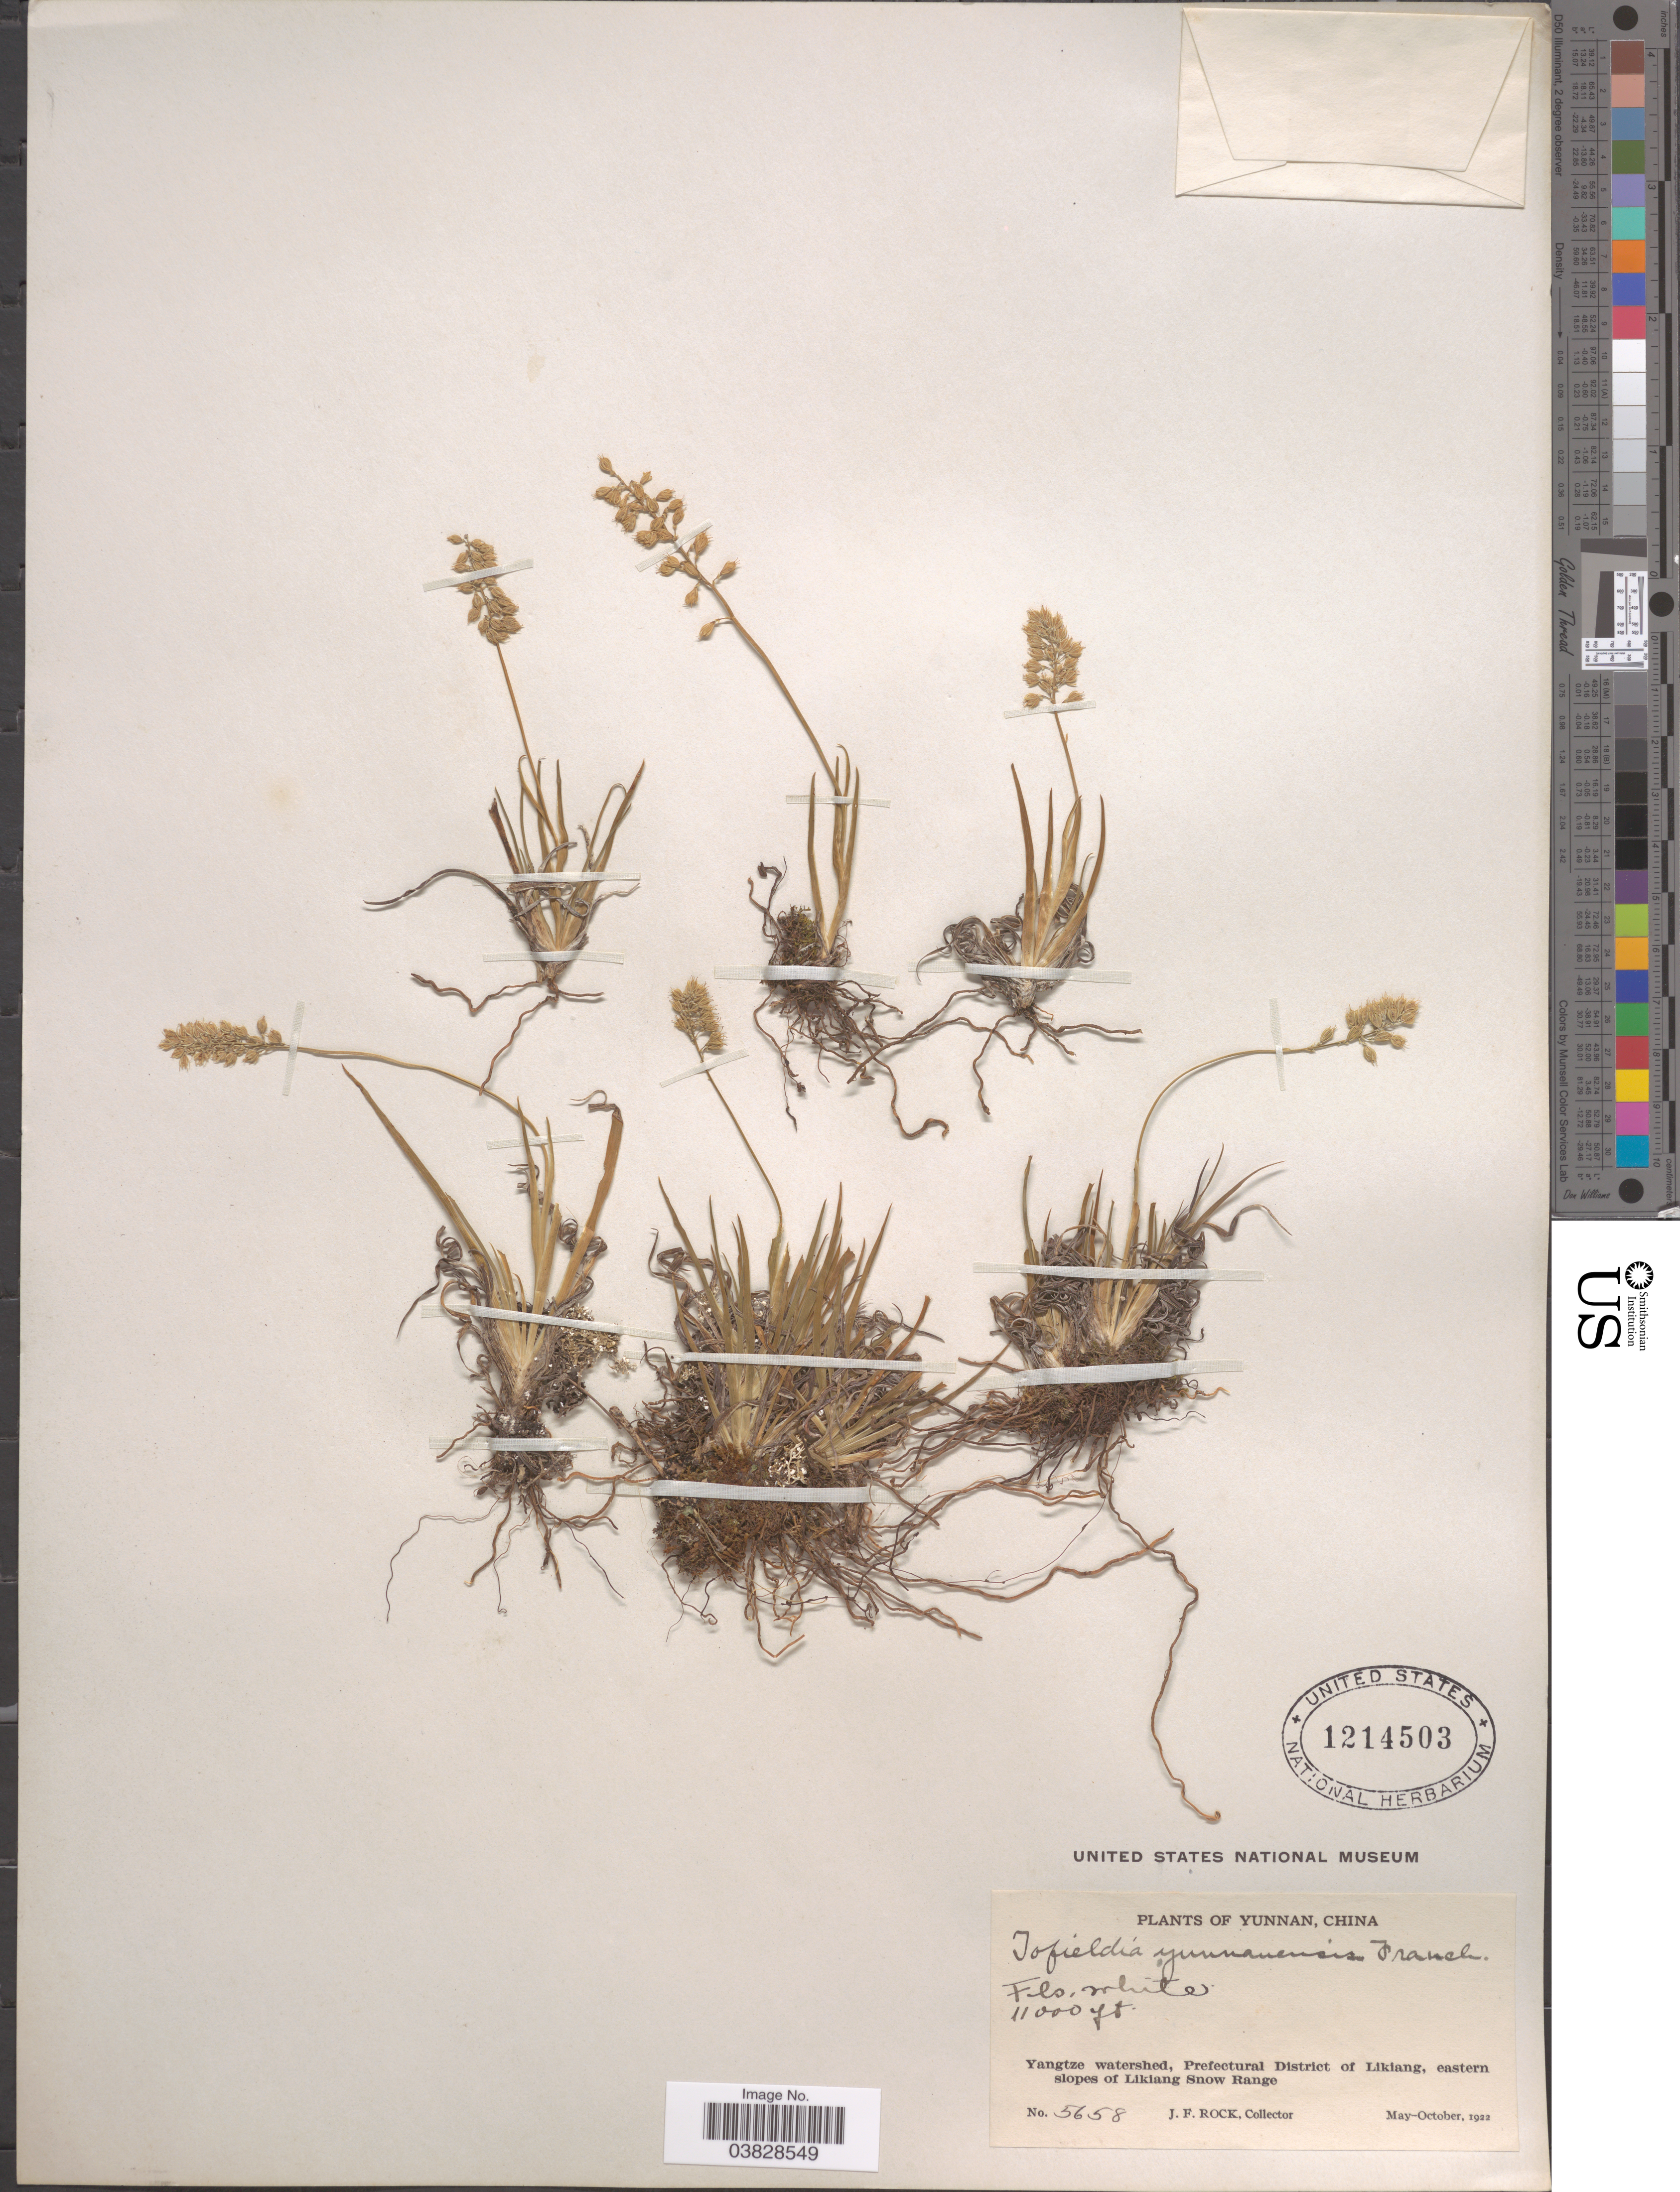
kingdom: Plantae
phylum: Tracheophyta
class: Liliopsida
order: Alismatales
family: Tofieldiaceae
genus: Tofieldia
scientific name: Tofieldia yunnanensis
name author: Franch.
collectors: J. Rock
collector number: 5658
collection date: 1922-05/1922-10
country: China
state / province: Yunnan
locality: Yangtze watershed, Prefectural District of Likiang, eastern slopes of Likiang Snow Range.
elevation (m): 3353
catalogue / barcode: US 1214503